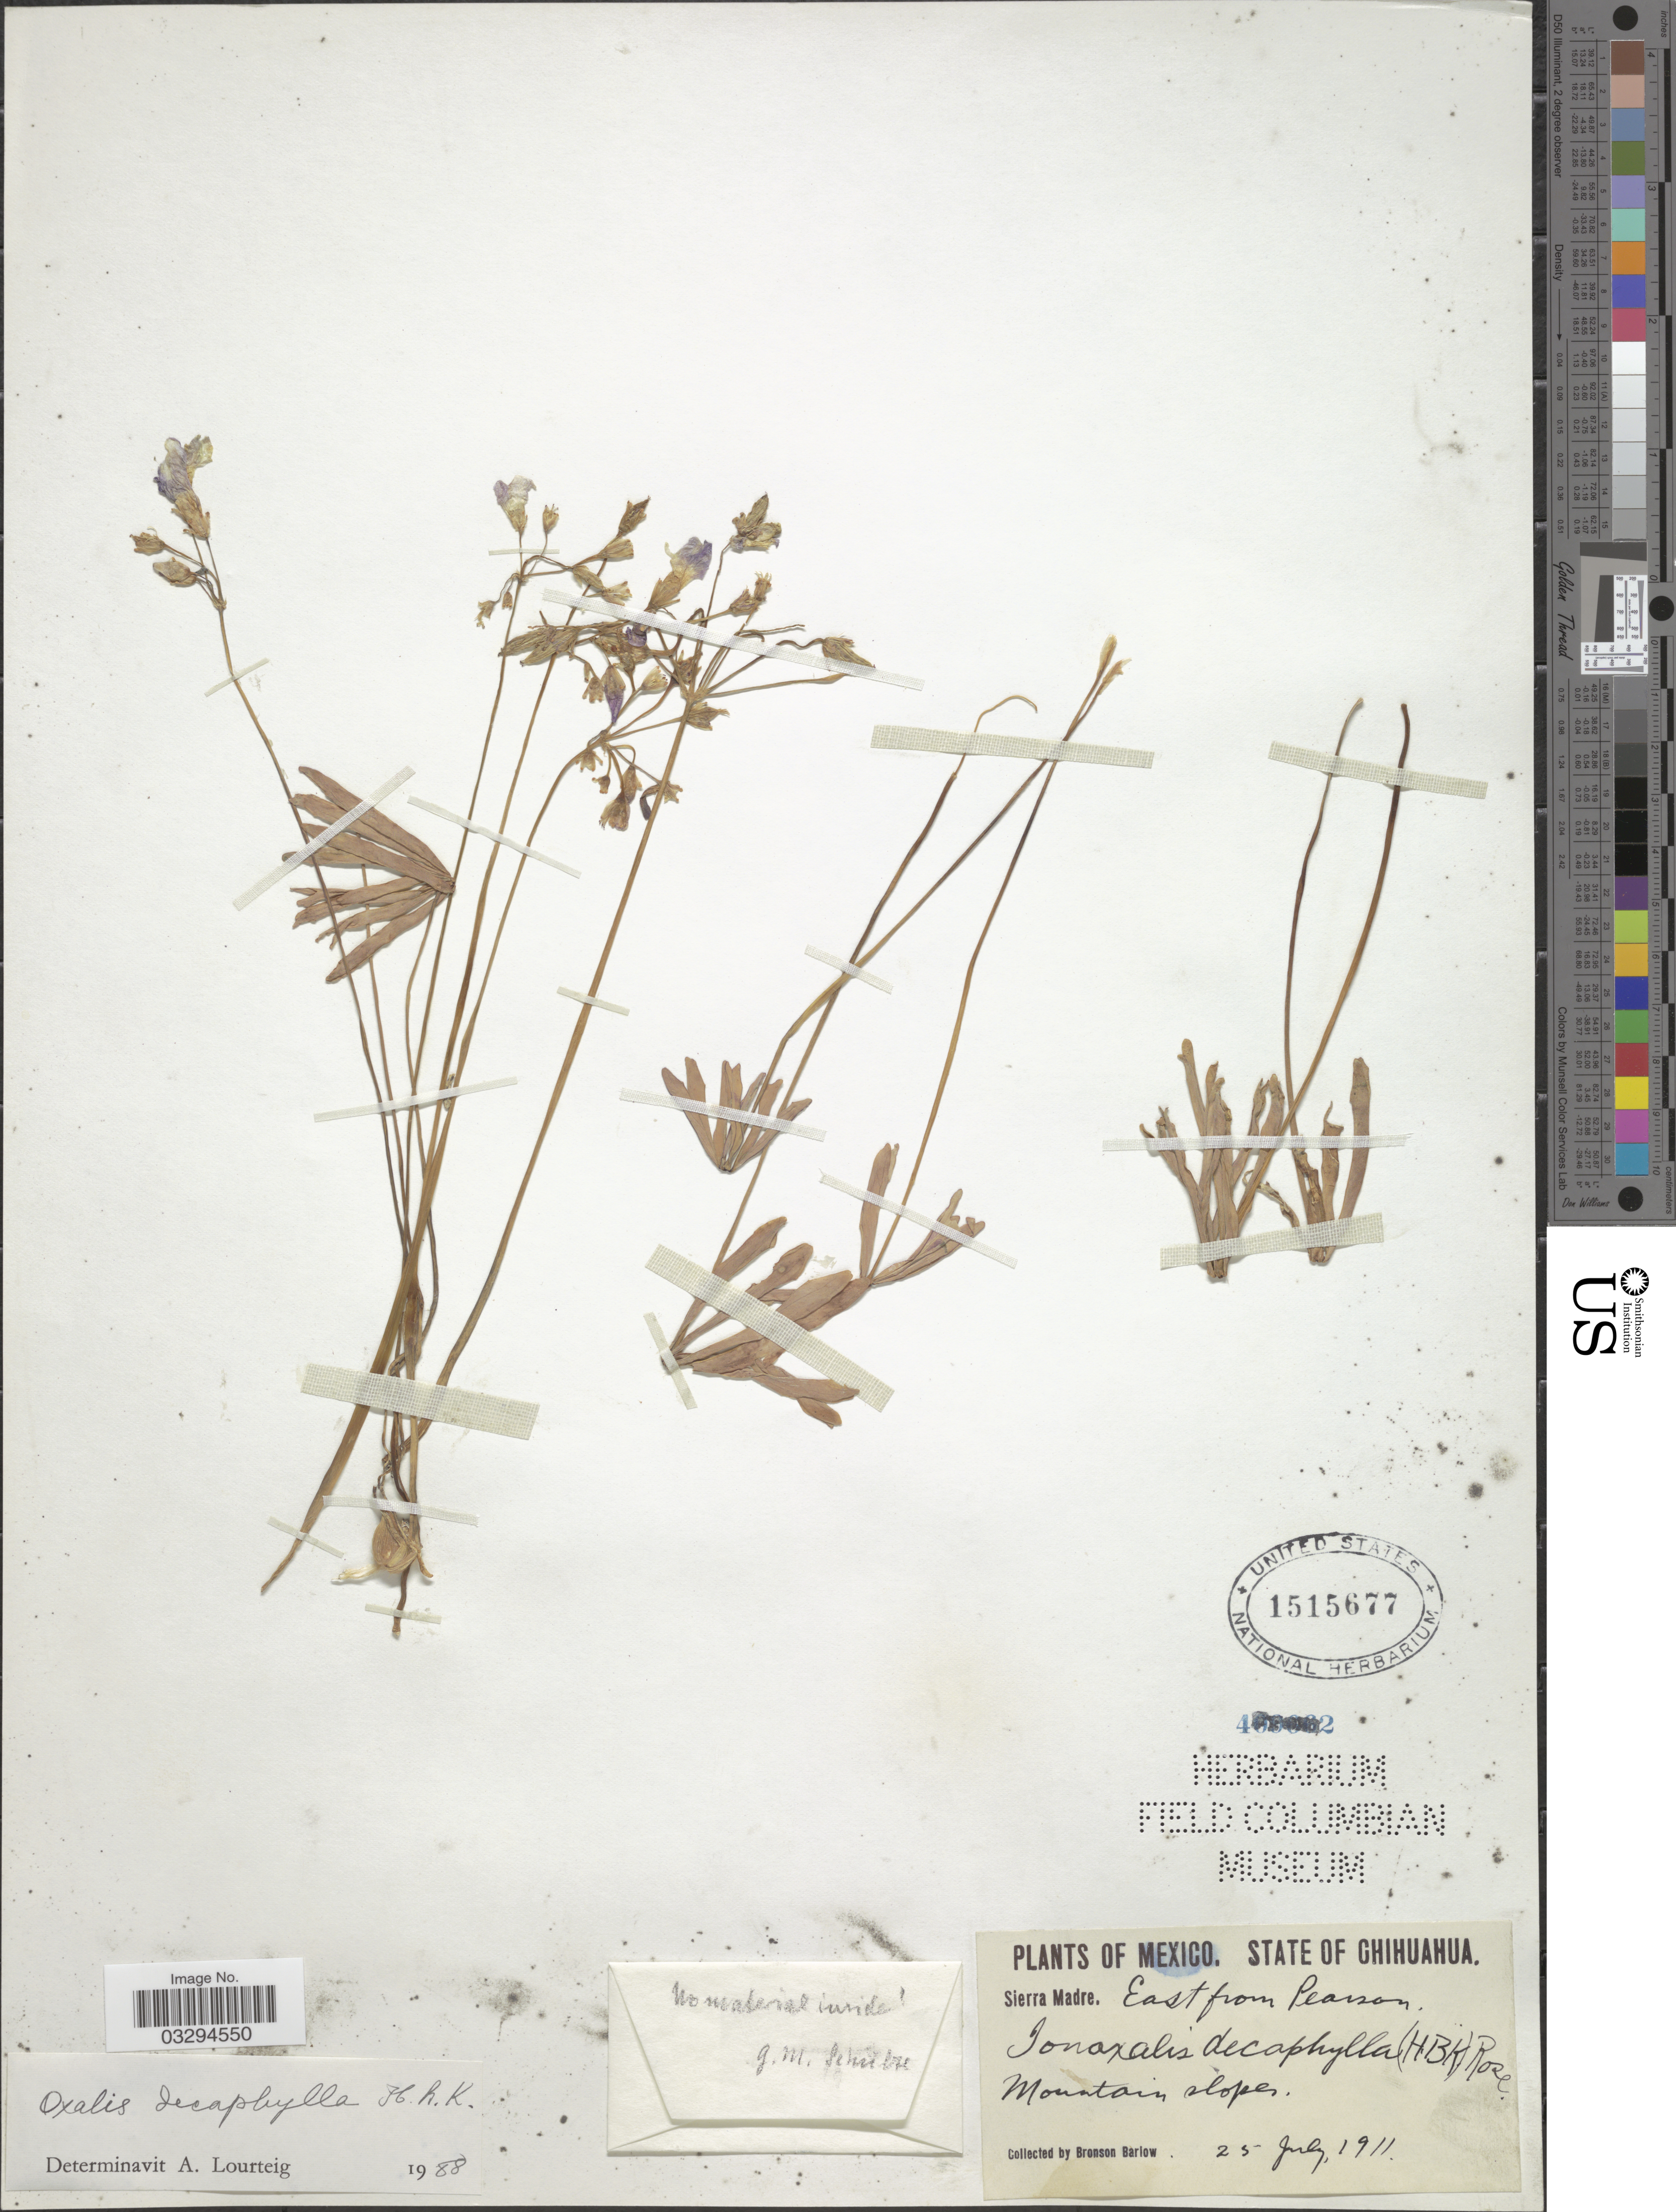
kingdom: Plantae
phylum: Tracheophyta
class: Magnoliopsida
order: Oxalidales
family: Oxalidaceae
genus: Oxalis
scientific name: Oxalis decaphylla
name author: Kunth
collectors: Barlow, B.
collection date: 1911-07-25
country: Mexico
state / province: Chihuahua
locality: Sierra Madre. East from Pearson. Mountain slopes.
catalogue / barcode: US 1515677